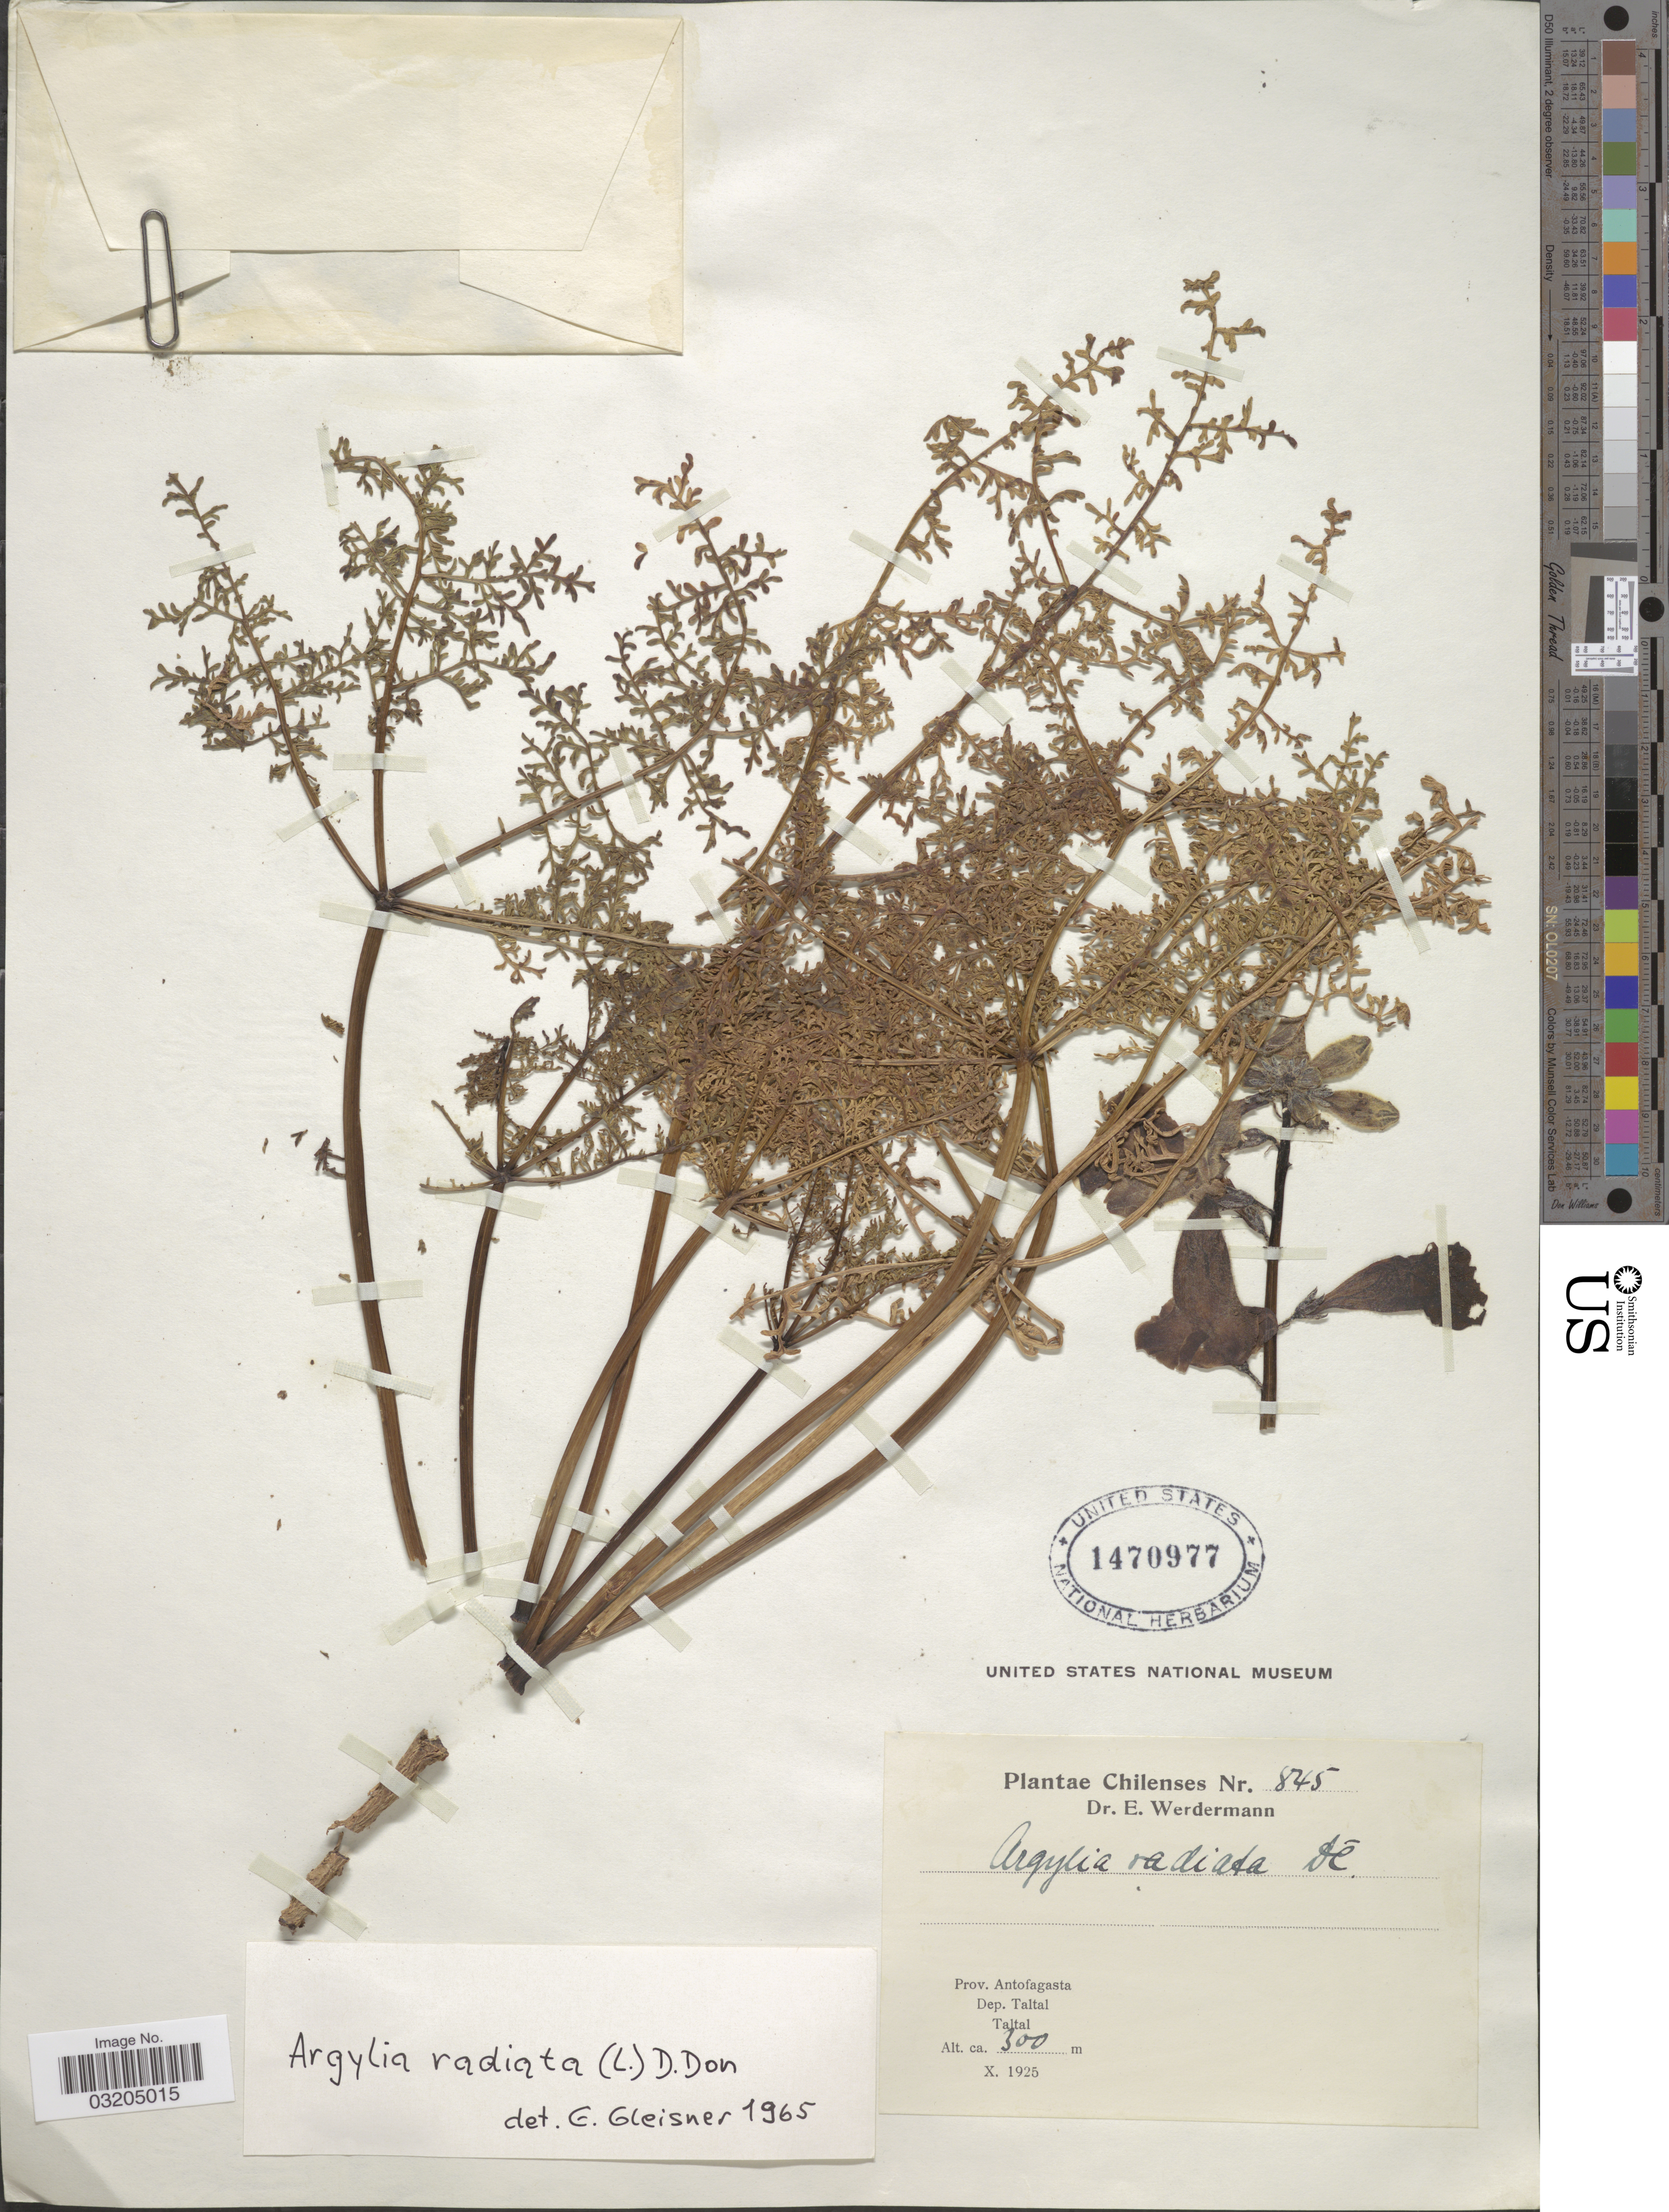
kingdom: Plantae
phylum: Tracheophyta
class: Magnoliopsida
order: Lamiales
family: Bignoniaceae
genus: Argylia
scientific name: Argylia radiata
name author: (L.) D. Don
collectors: E. Werdermann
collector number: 845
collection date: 1925-10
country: Chile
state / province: Antofagasta (II)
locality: Dep. Taltal, Taltal.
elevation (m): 300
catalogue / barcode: US 1470977